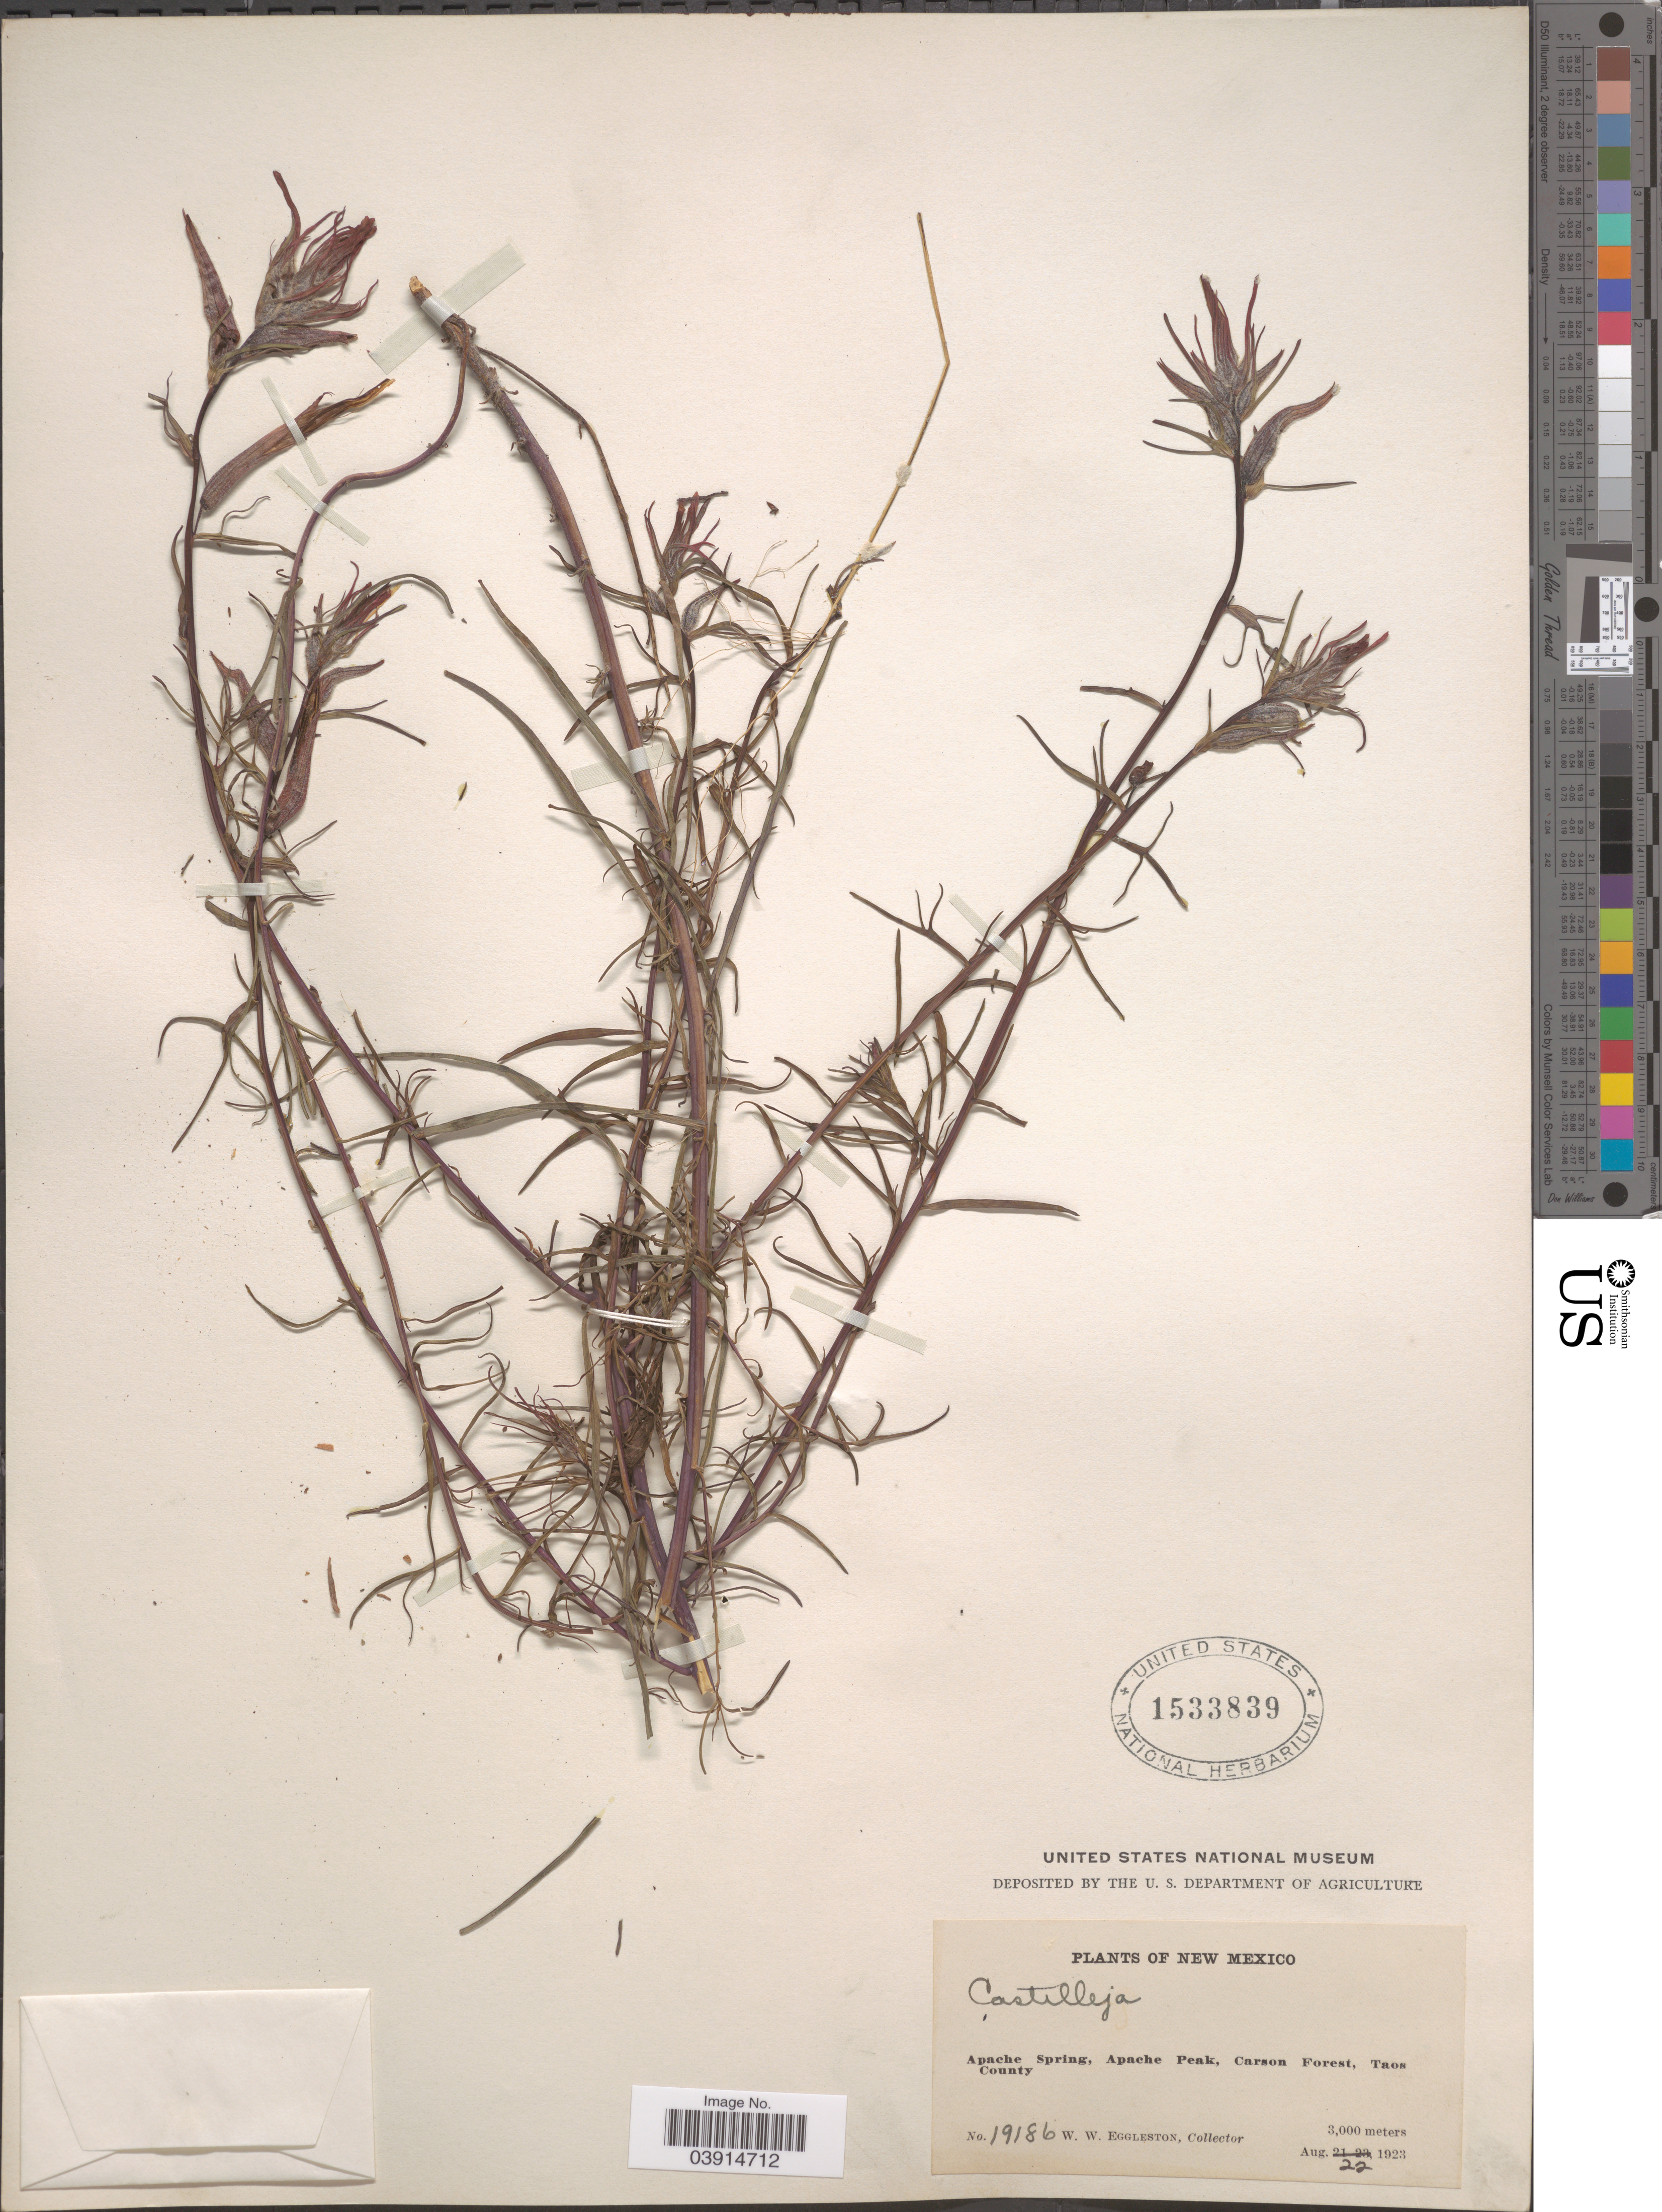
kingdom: Plantae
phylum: Tracheophyta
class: Magnoliopsida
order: Lamiales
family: Orobanchaceae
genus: Castilleja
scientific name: Castilleja sp.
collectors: W. W. Eggleston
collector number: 19186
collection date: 1923-08-22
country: United States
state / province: New Mexico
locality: Apache Spring, Apache Peak, Carson Forest, Taos County.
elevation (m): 3000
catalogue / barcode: US 1533839